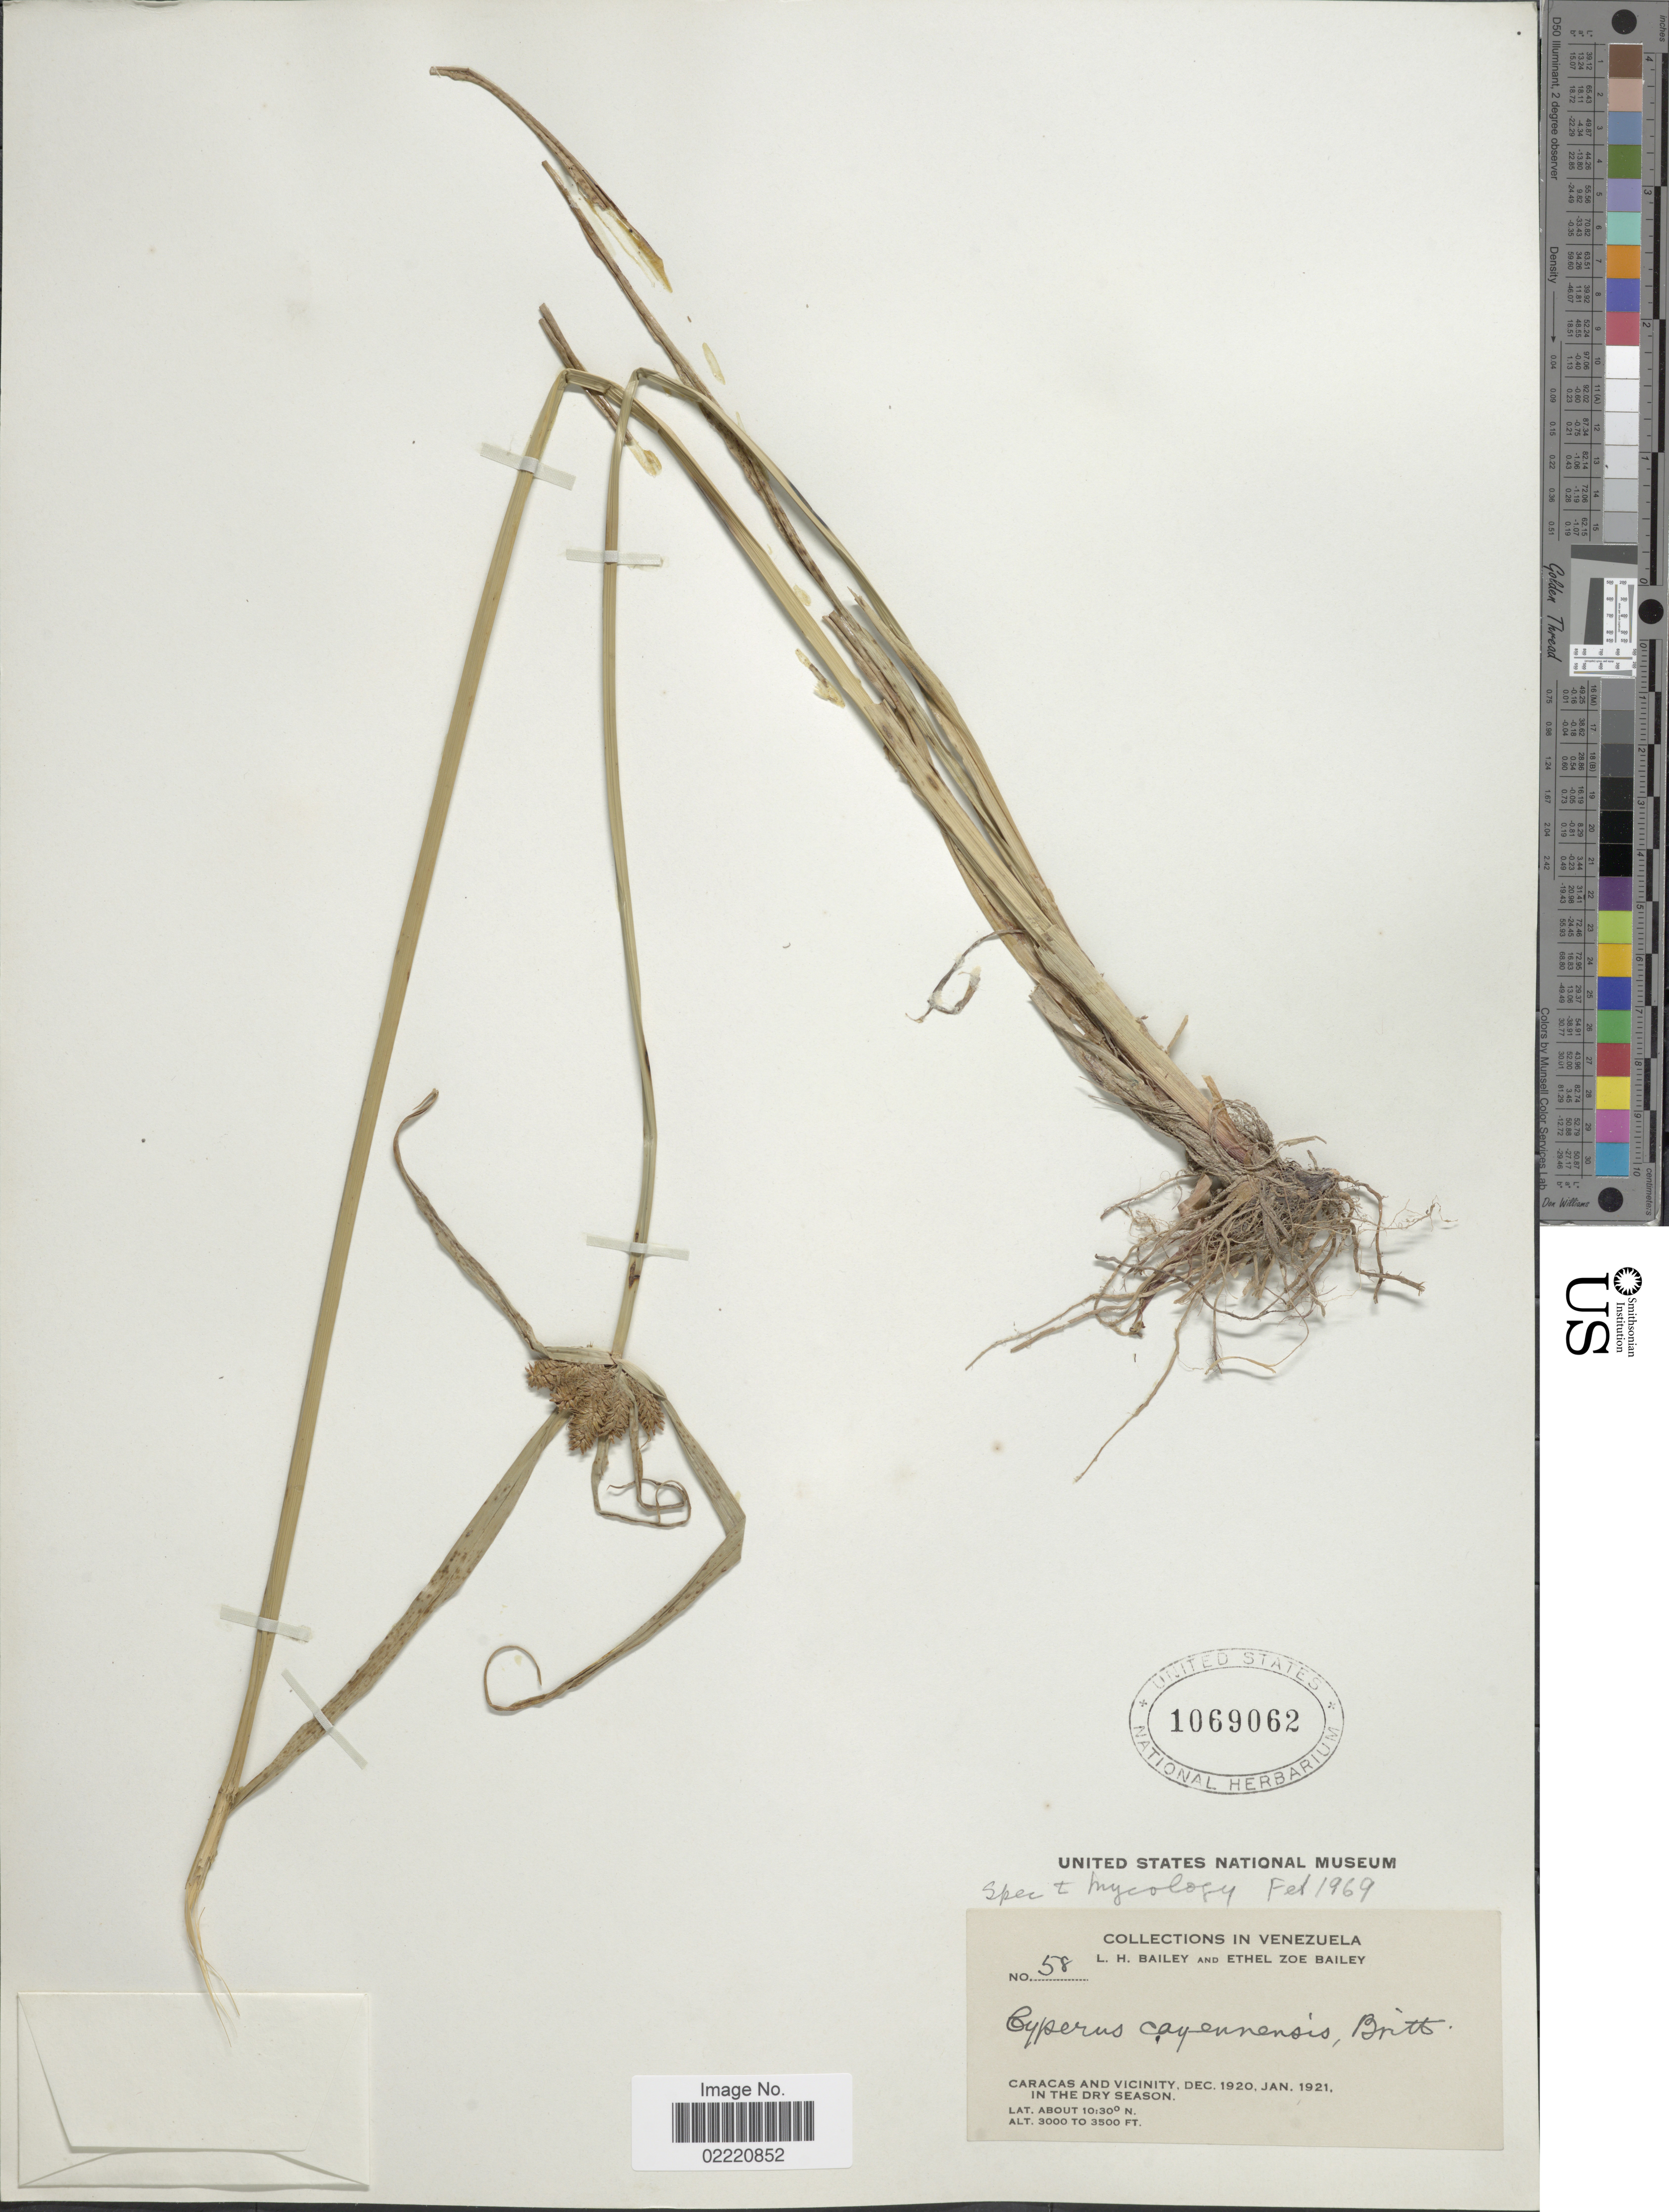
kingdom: Plantae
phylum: Tracheophyta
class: Liliopsida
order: Poales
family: Cyperaceae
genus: Cyperus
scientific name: Cyperus aggregatus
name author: (Willd.) Endl.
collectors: L. H. Bailey & E. Z. Bailey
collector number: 58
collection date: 1920-12/1921-01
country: Venezuela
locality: Caracas and vicinity.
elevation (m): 914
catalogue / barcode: US 1069062